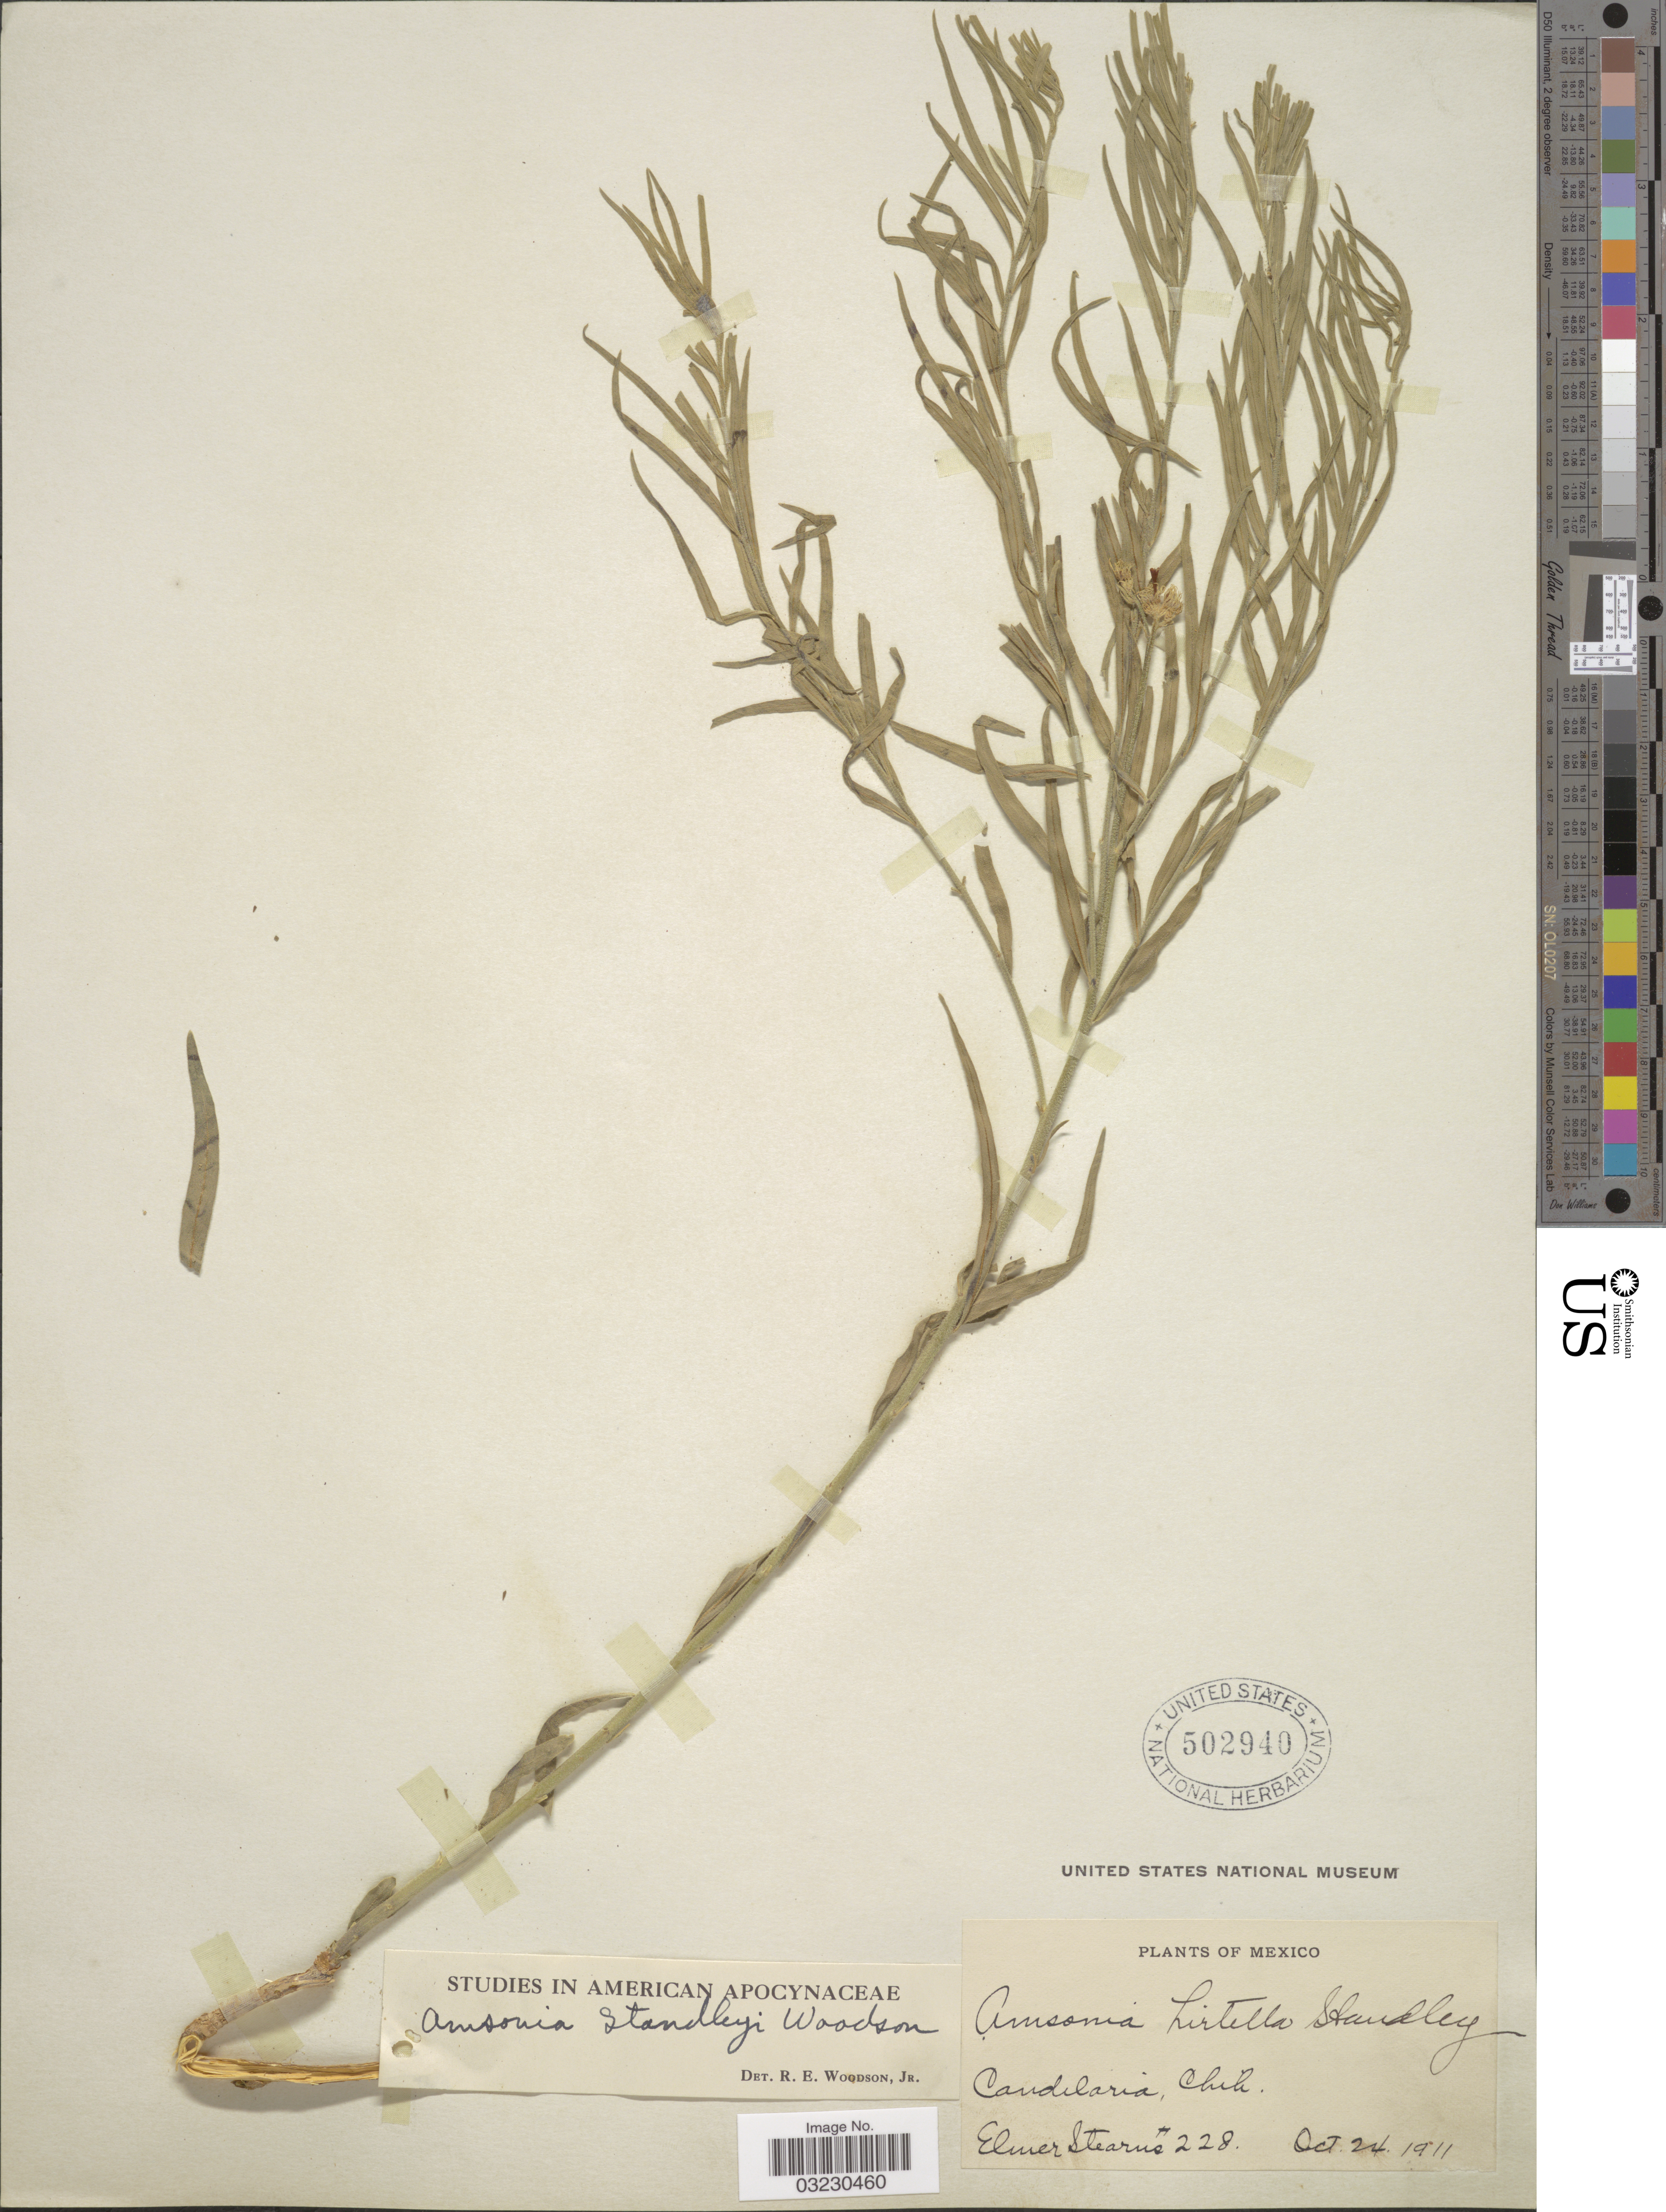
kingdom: Plantae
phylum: Tracheophyta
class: Magnoliopsida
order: Gentianales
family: Apocynaceae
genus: Amsonia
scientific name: Amsonia standleyi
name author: Woodson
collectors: E. Stearns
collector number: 228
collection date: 1911-10-24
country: Mexico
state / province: Chihuahua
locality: Candelaria.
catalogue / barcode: US 502940